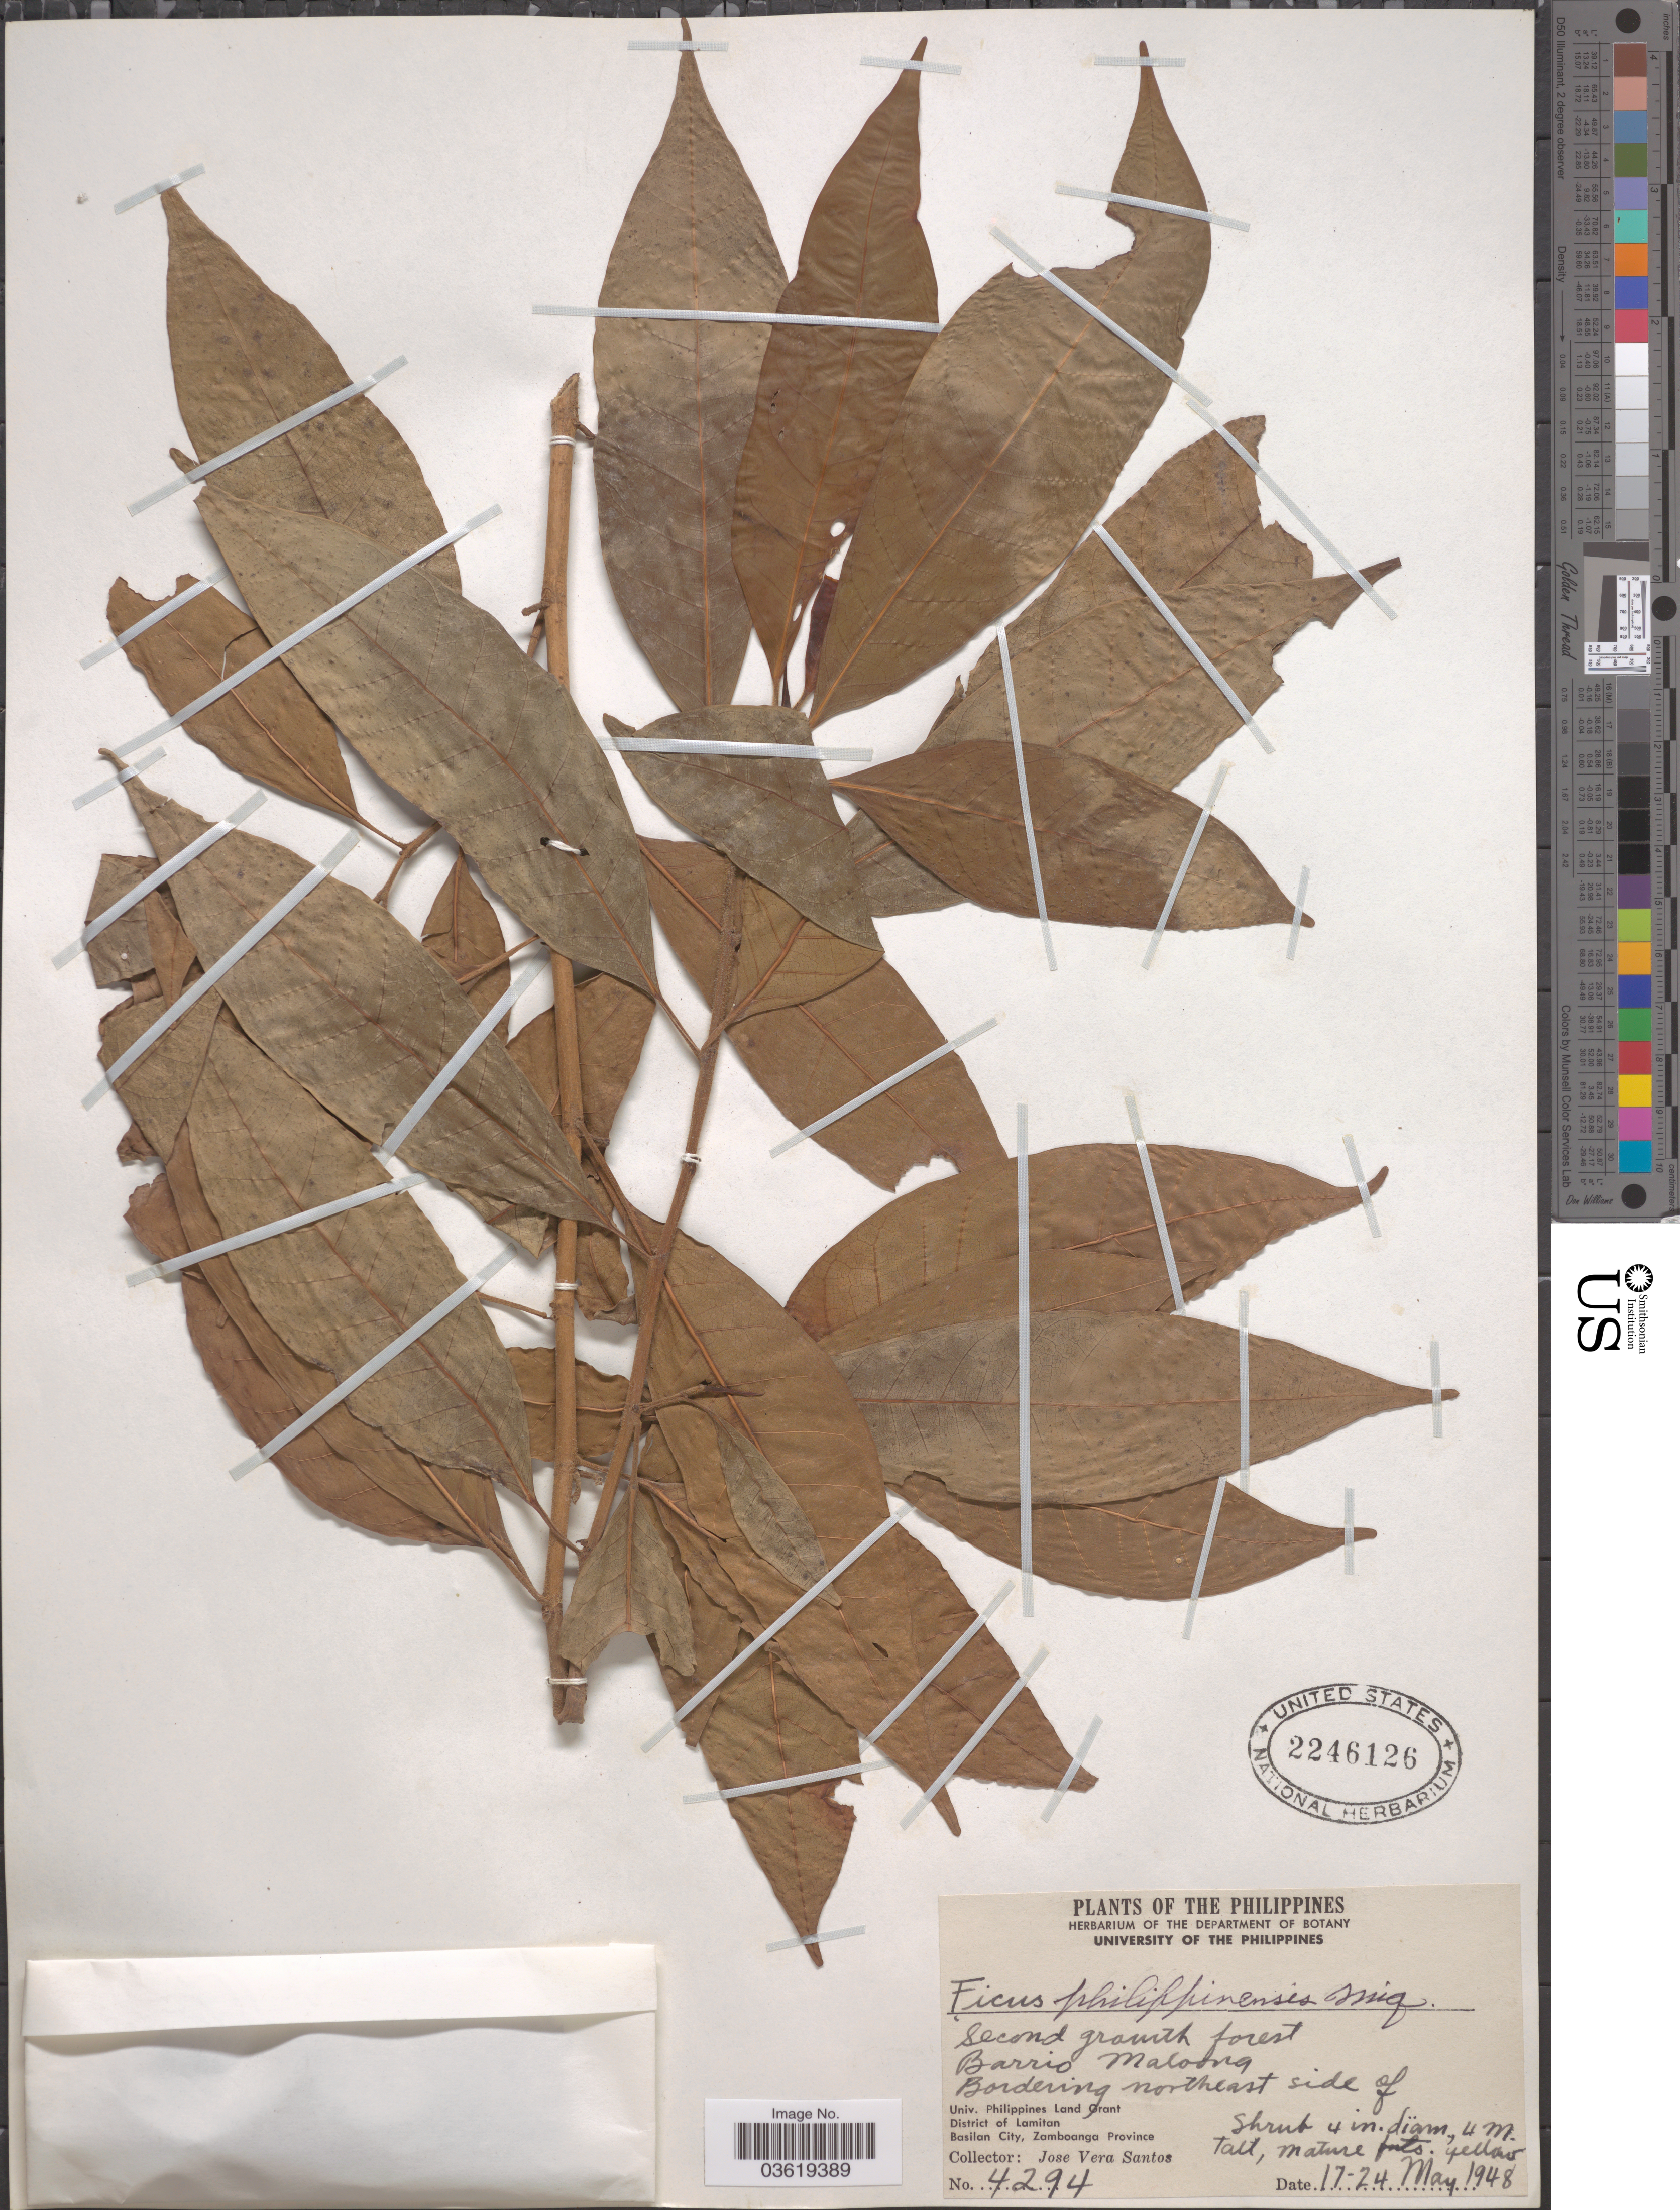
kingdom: Plantae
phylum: Tracheophyta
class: Magnoliopsida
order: Rosales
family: Moraceae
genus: Ficus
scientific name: Ficus philippinensis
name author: Miq.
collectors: J. V. Santos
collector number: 4294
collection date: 1948-05-17/1948-05-24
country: Philippines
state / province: Muslim Mindanao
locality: Barrio Maloong, Bordering northeast side of Univ. Philippines Land Grant. District of Lamitan, Basilan City, Zamboanga Province.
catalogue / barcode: US 2246126